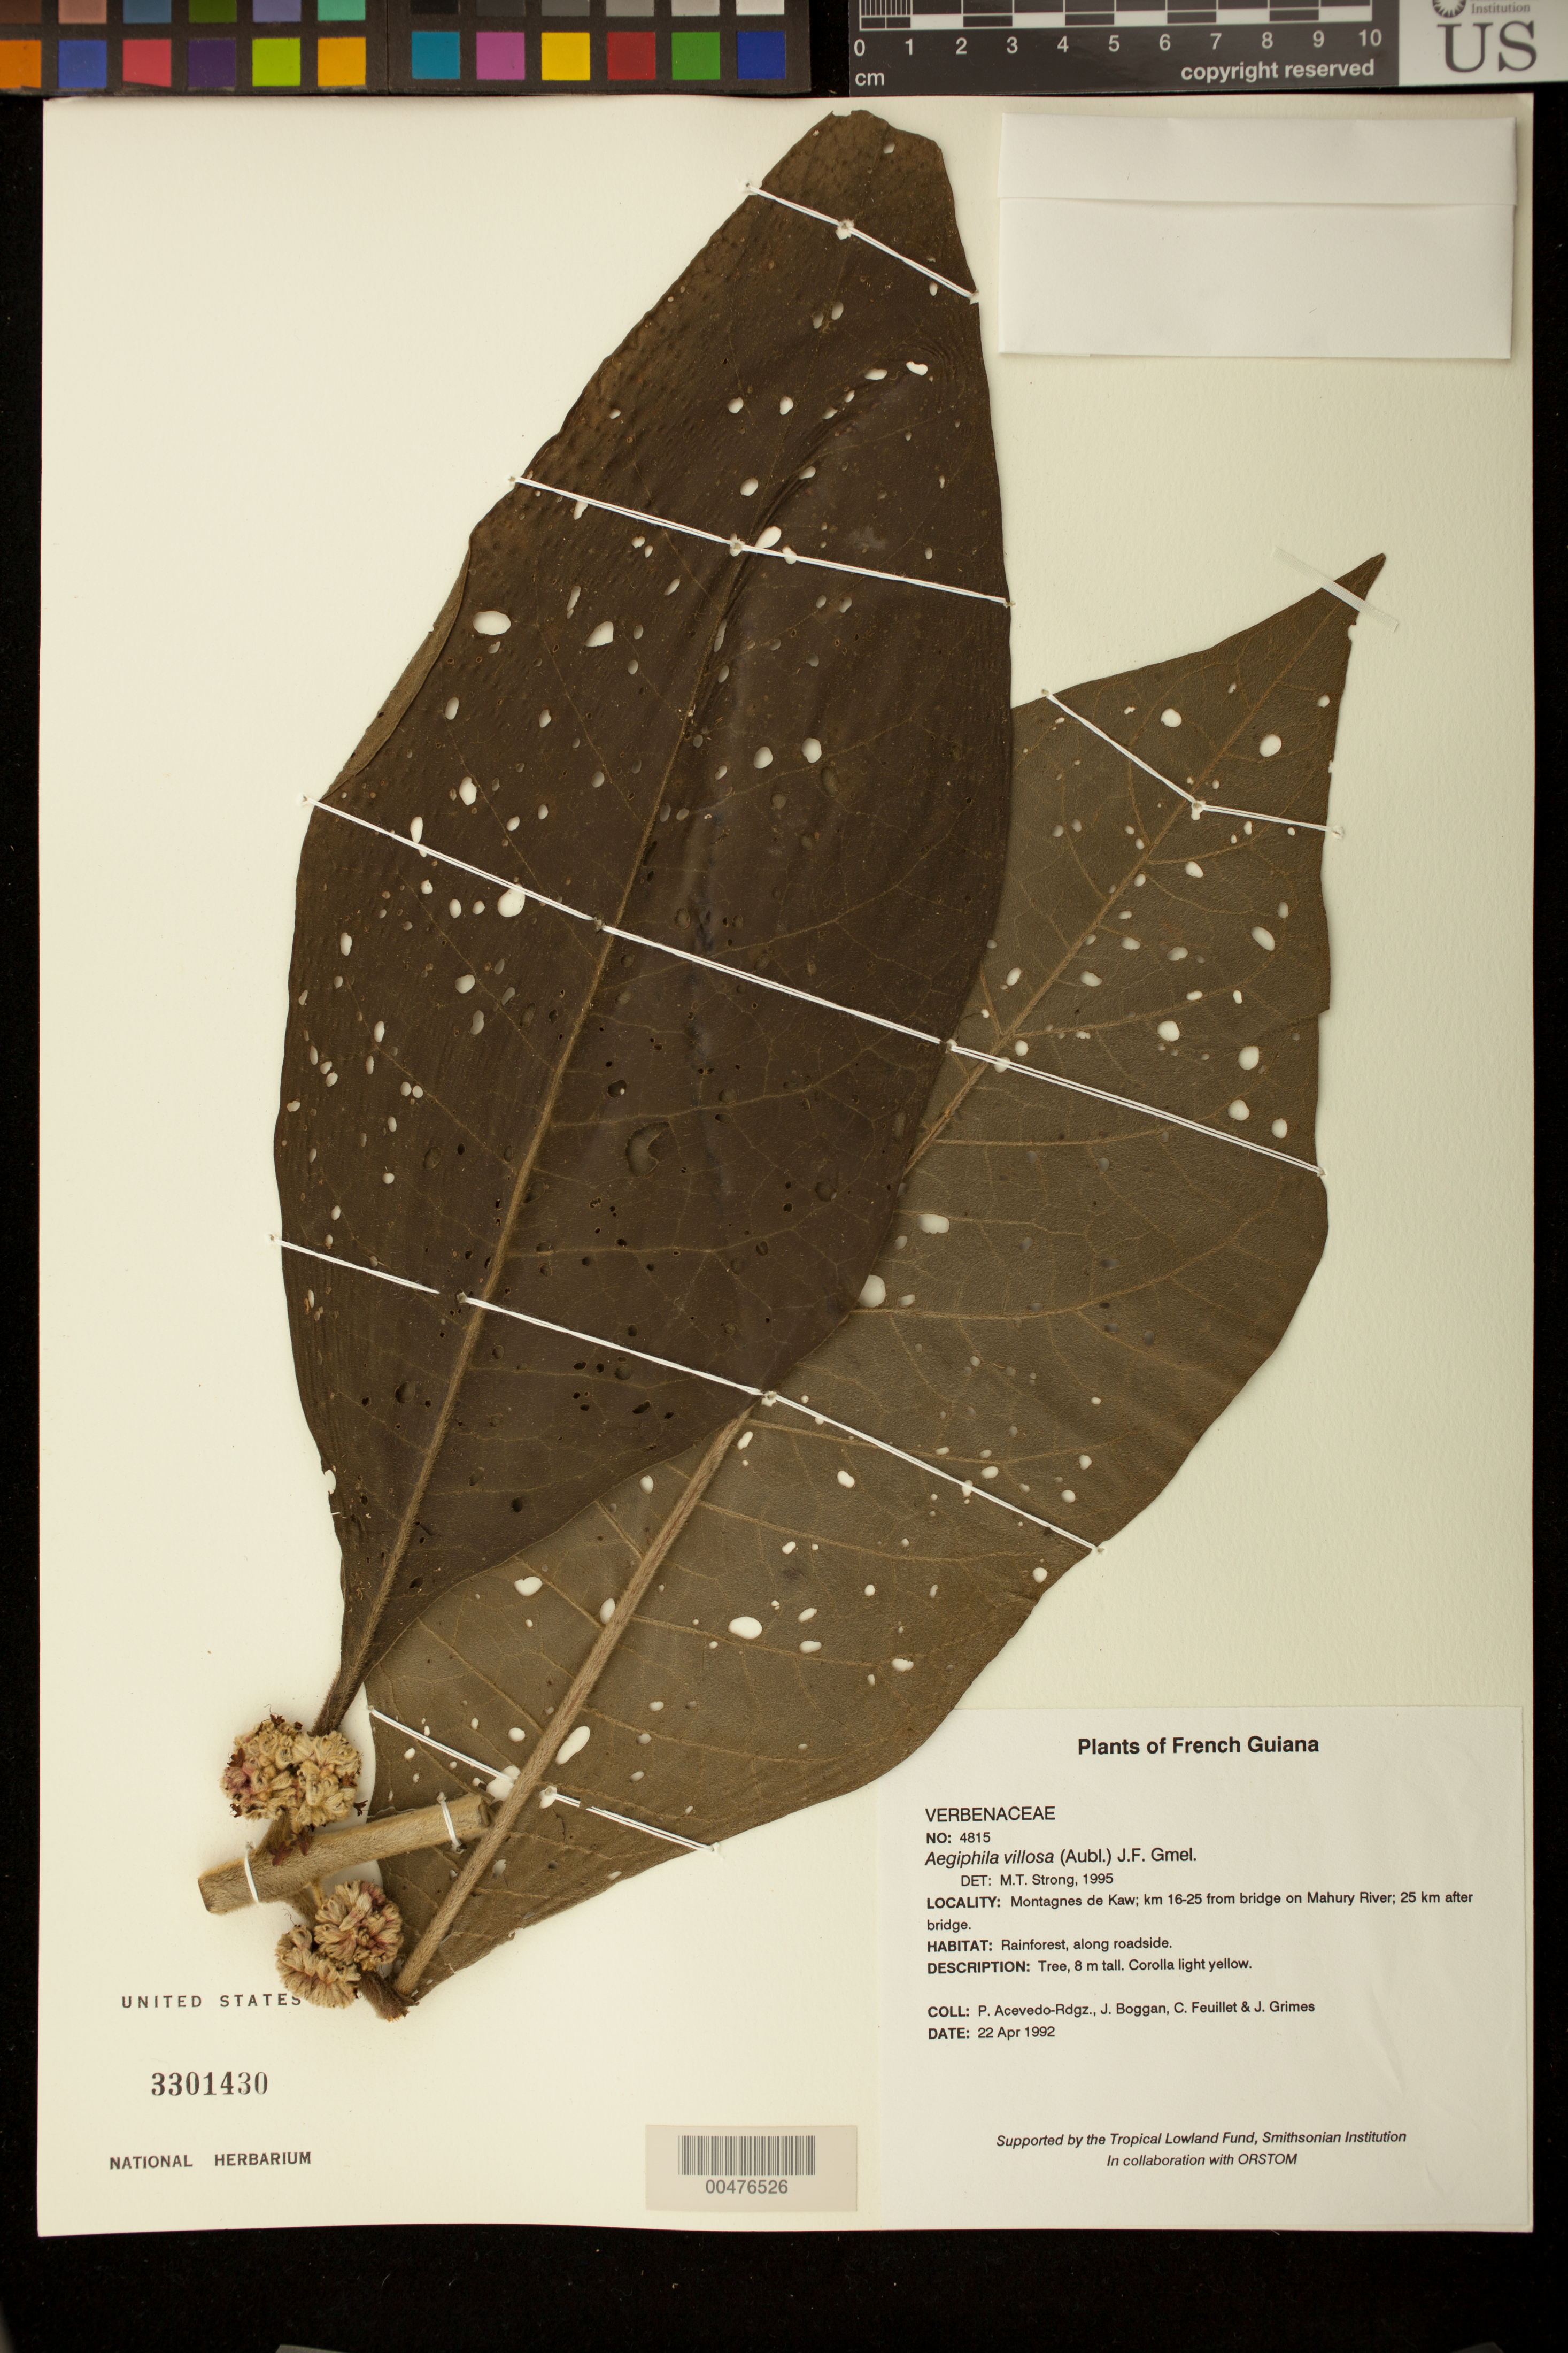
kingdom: Plantae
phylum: Tracheophyta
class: Magnoliopsida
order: Lamiales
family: Lamiaceae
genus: Aegiphila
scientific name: Aegiphila villosa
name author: (Aubl.) J.F. Gmel.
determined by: Strong, M. T., (US), Smithsonian Institution - National Museum of Natural History (UNITED STATES)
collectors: P. Acevedo-Rodr., J. K. Boggan, C. Feuillet & J. Grimes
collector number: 4815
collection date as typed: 22 Apr 1992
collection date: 1992-04-22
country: French Guiana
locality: Montagnes de Kaw; km 16-25 from bridge on Mahury River; 25 km after bridge.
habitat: Rainforest, along roadside.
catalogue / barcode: US 3301430